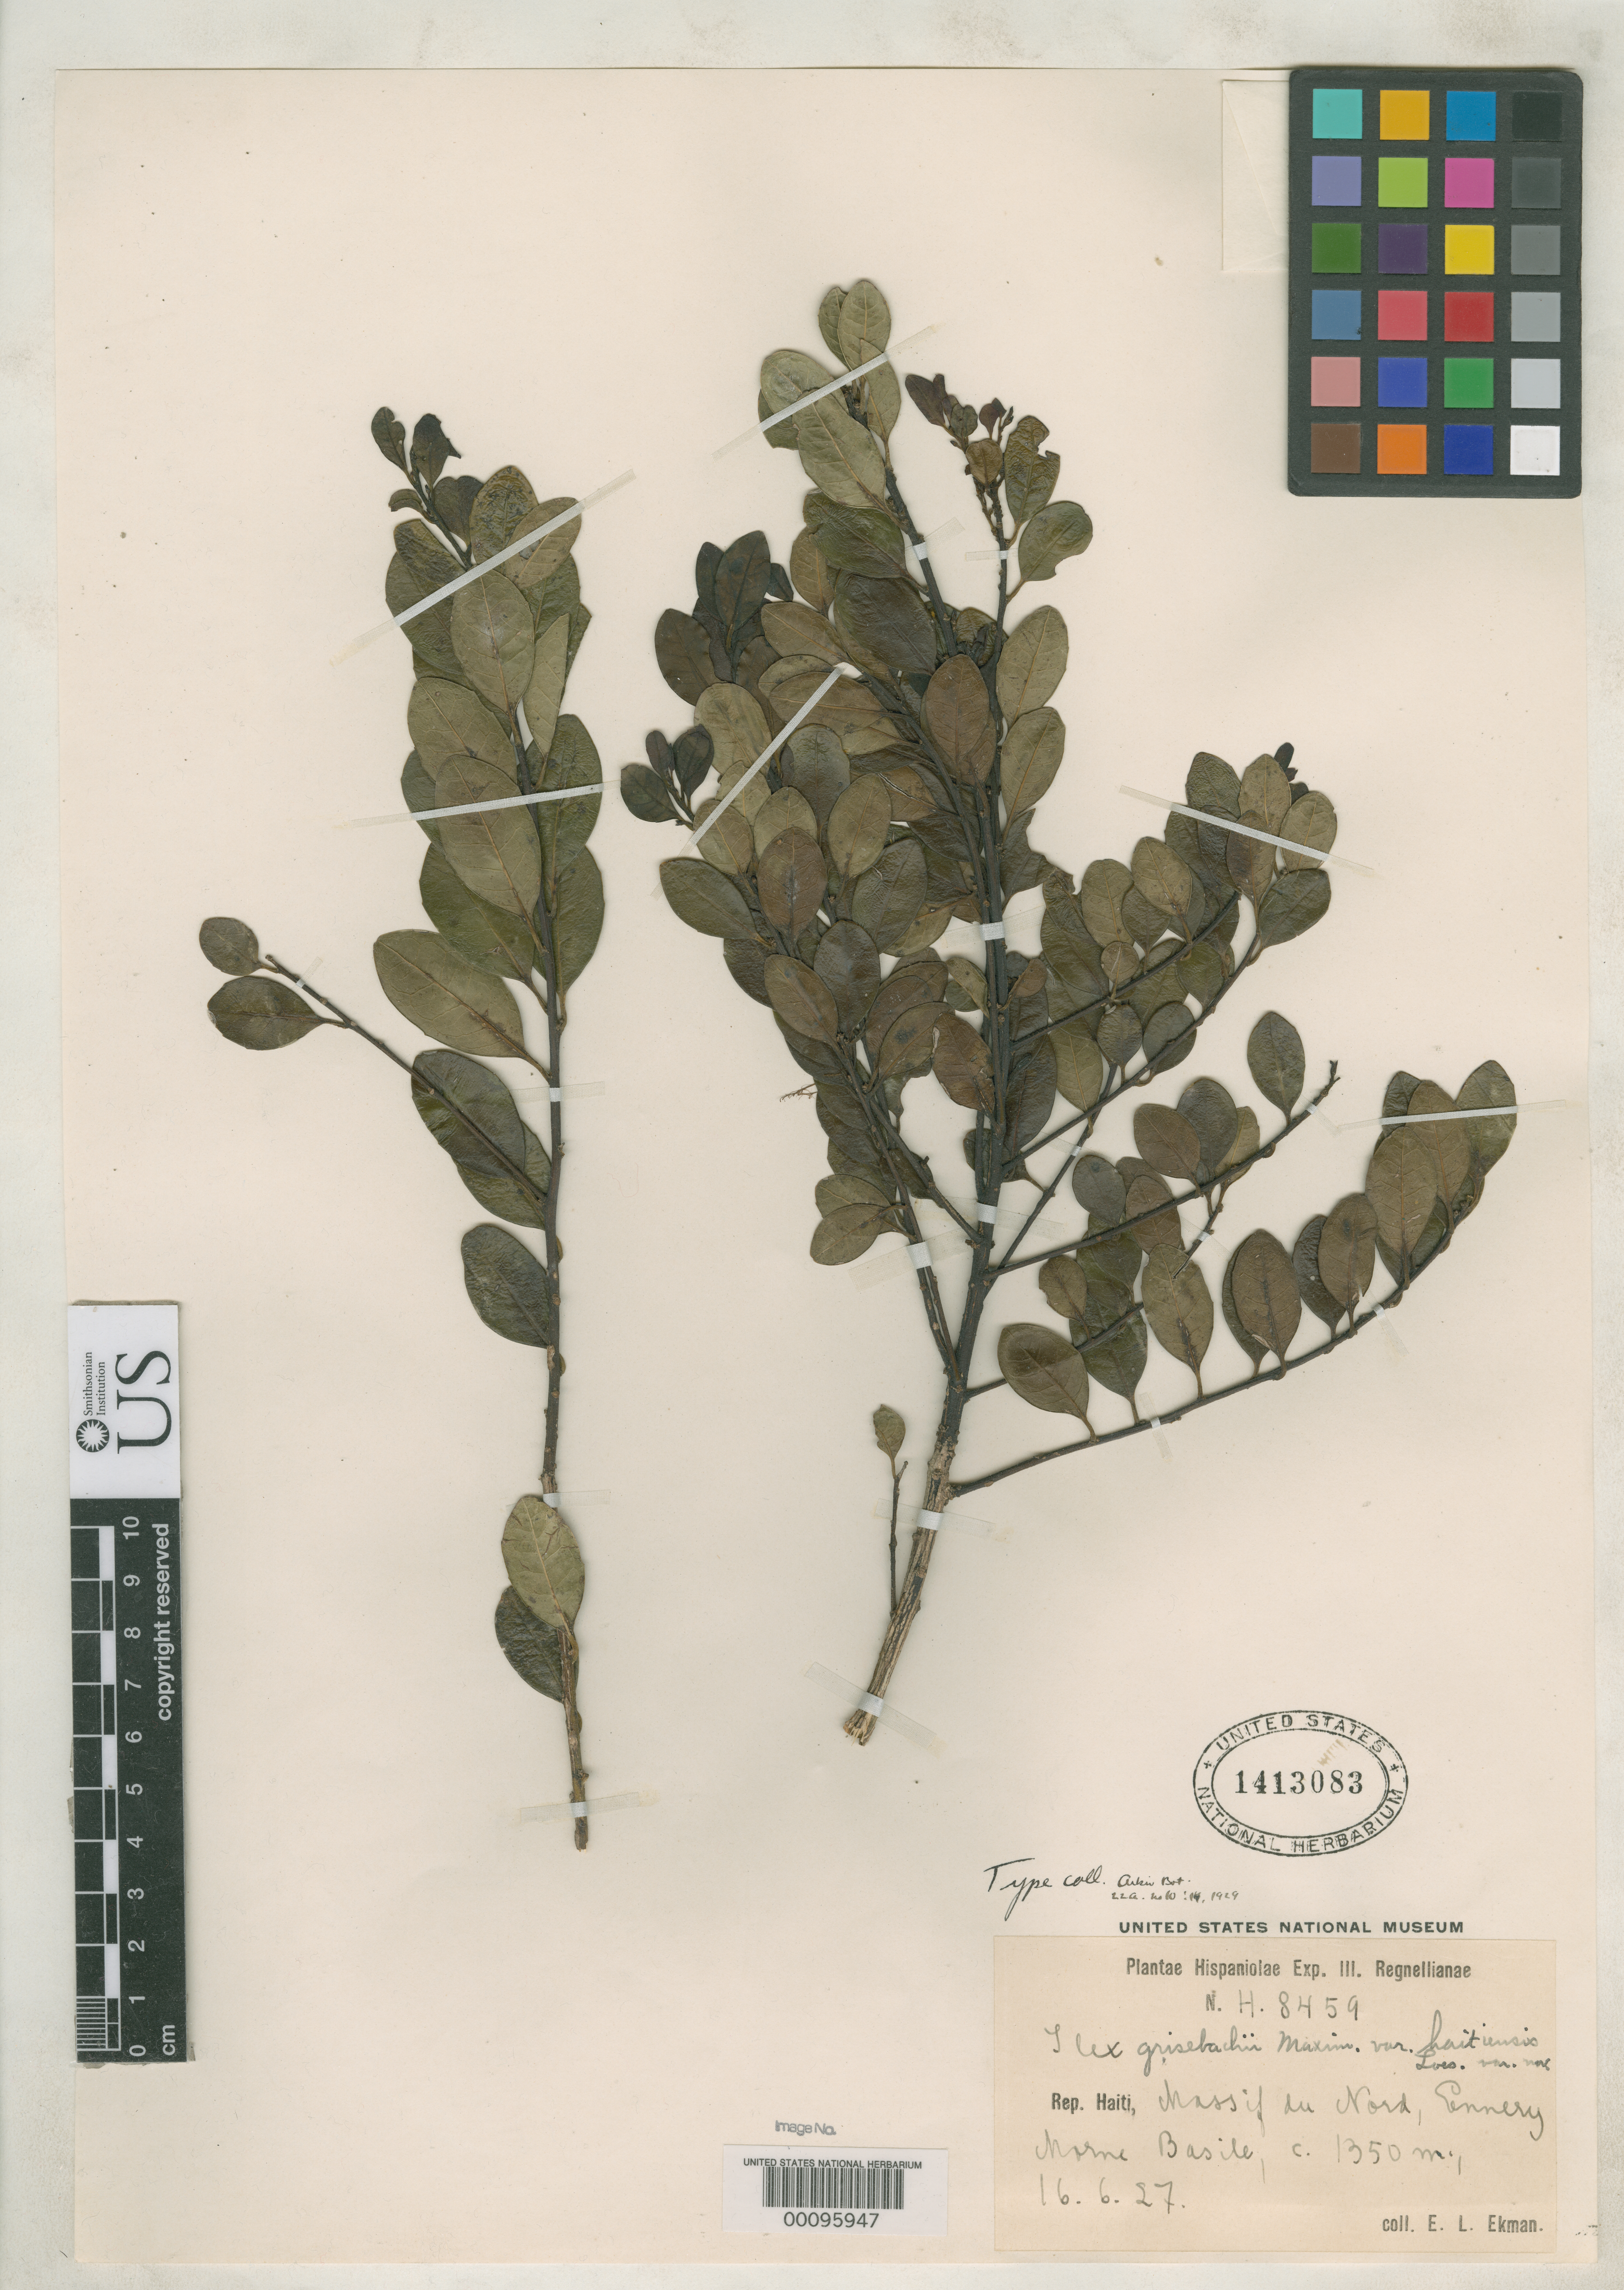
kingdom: Plantae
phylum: Tracheophyta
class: Magnoliopsida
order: Aquifoliales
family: Aquifoliaceae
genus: Ilex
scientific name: Ilex grisebachii var. haitiensis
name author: Loes.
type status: Isotype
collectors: E. L. Ekman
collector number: H 8459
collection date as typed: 16 Jun 1927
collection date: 1927-06-16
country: Haiti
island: Hispaniola Island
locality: Massid du Nord, Ennery, Morne Basile.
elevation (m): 1300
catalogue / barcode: US 1413083